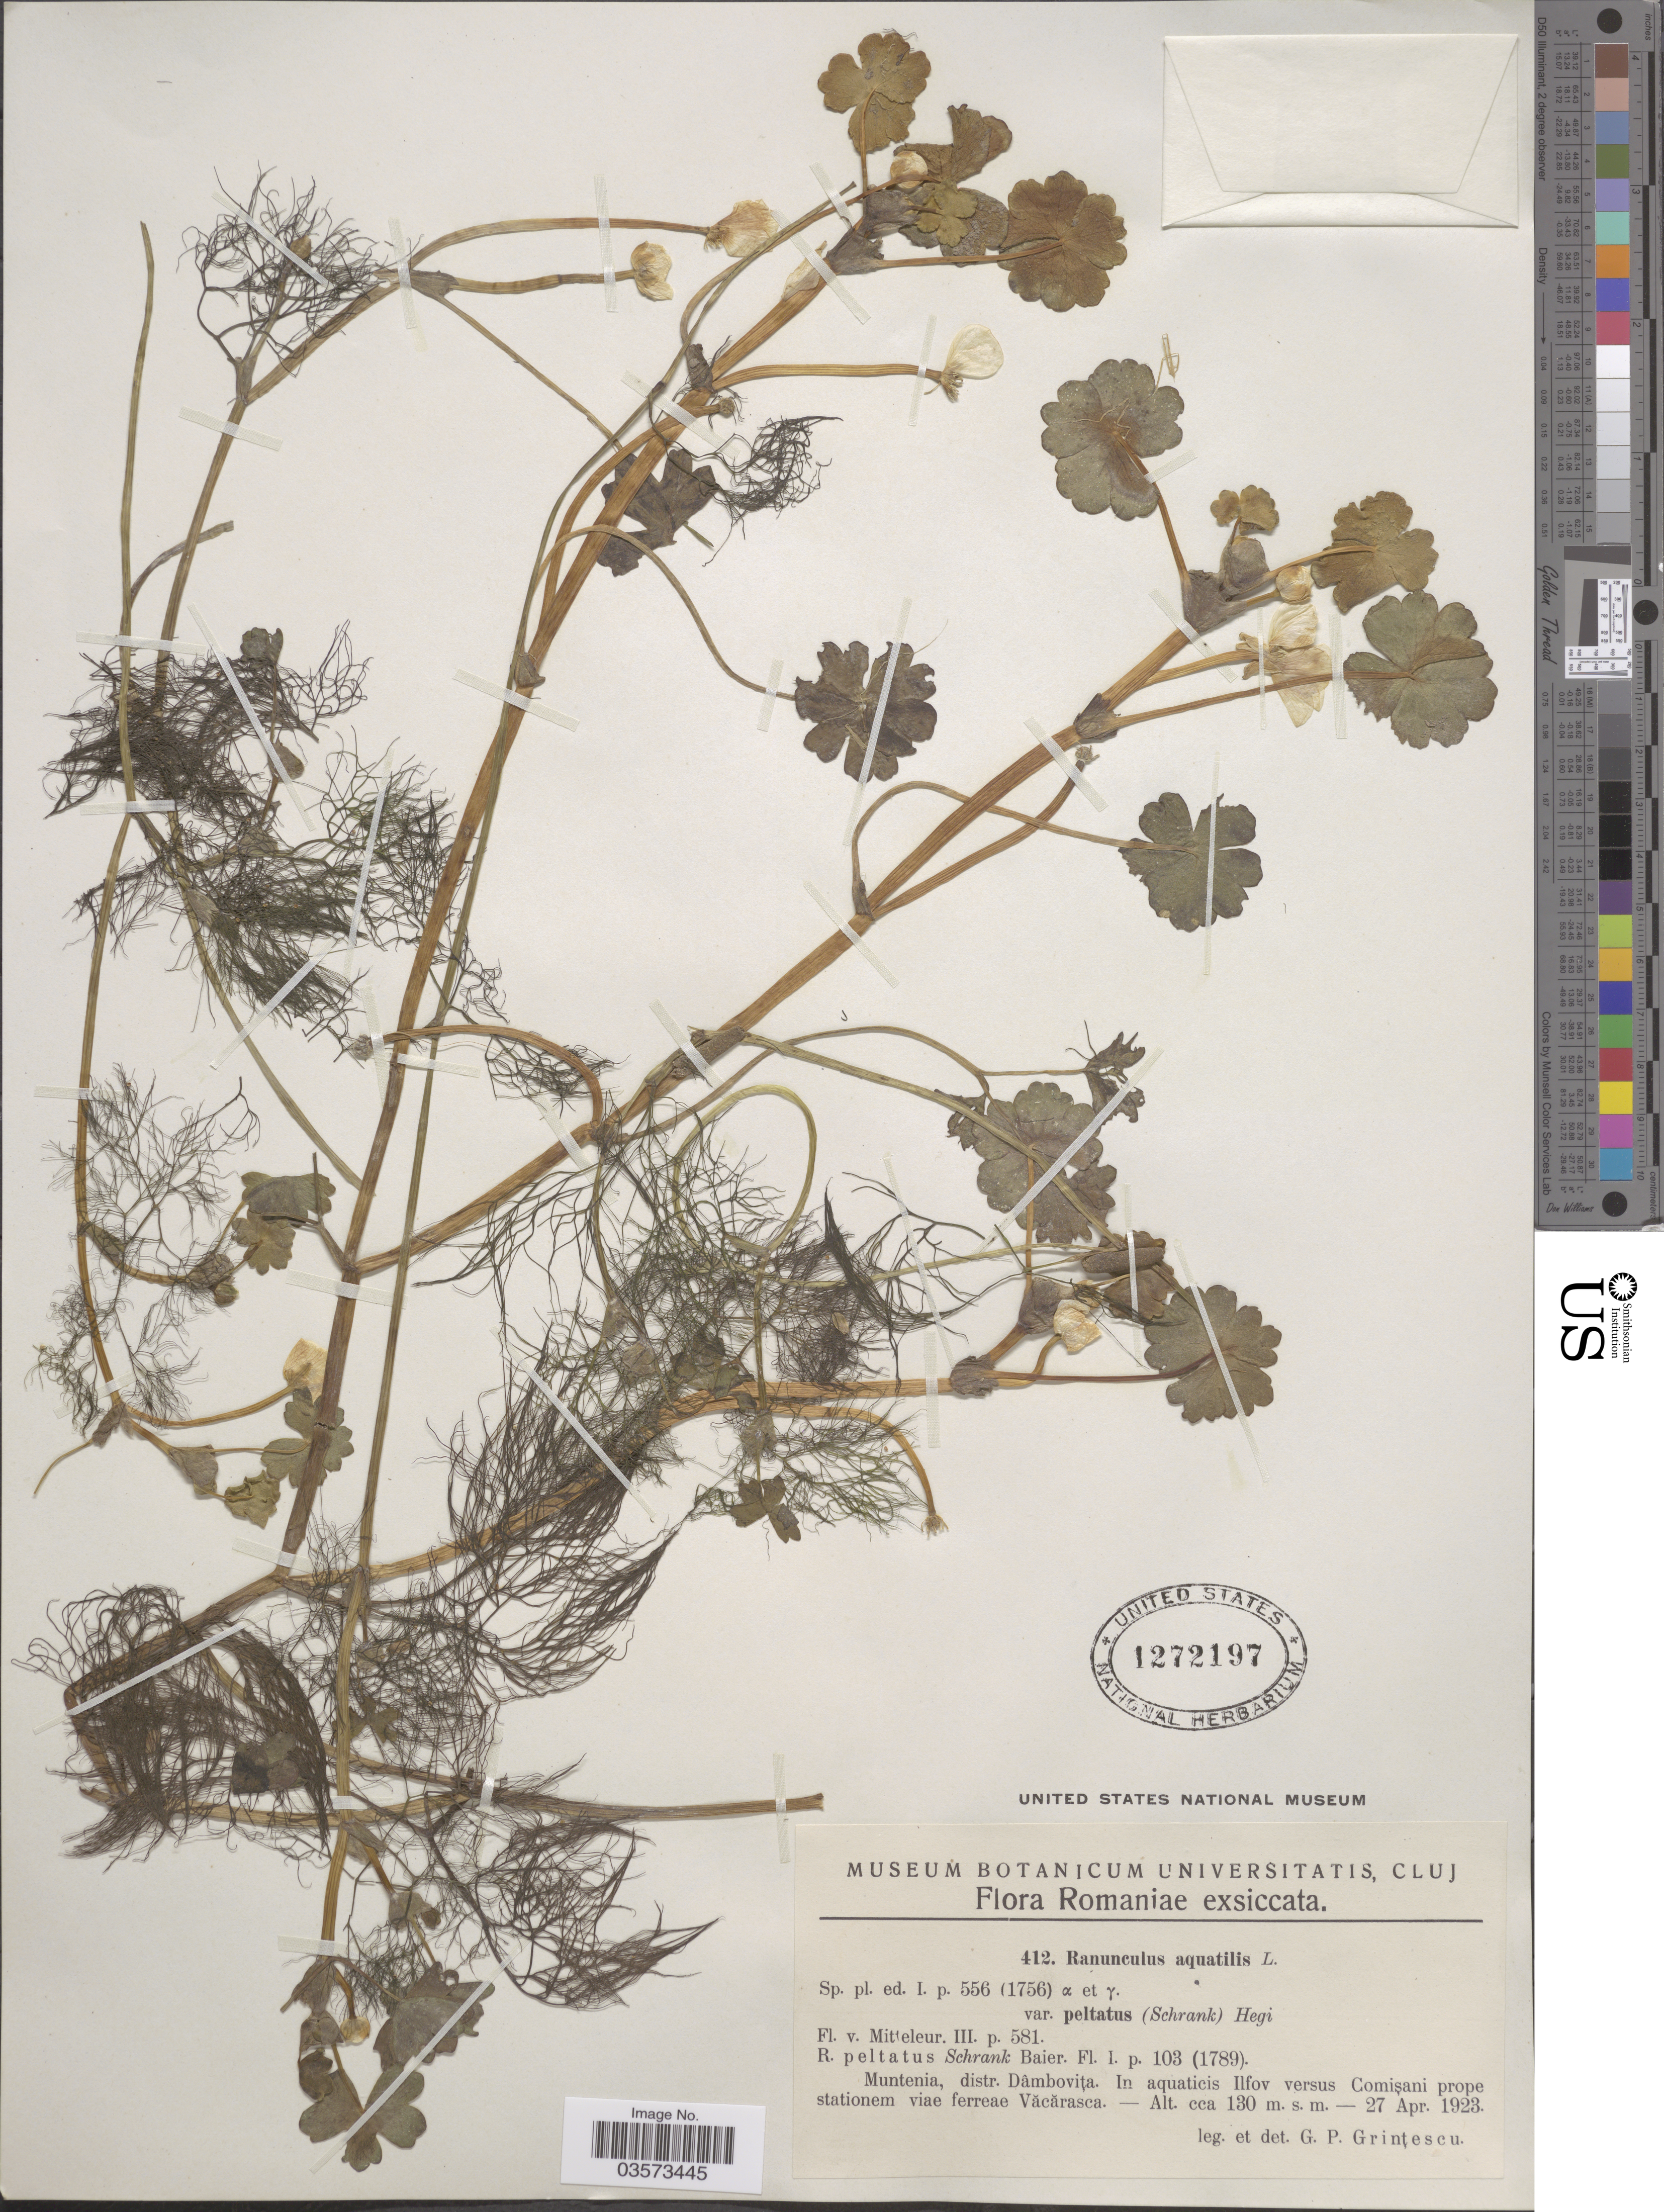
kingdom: Plantae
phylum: Tracheophyta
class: Magnoliopsida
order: Ranunculales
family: Ranunculaceae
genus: Ranunculus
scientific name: Ranunculus aquatilis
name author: L.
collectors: G. Grintescu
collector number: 412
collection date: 1923-04-27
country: Romania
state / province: Dimbovita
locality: Muntenia, distr. Dâmboviţa. In aquaticis Ilfov versus Comişani prope stationem viae ferreae Văcărasca.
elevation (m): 130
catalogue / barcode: US 1272197